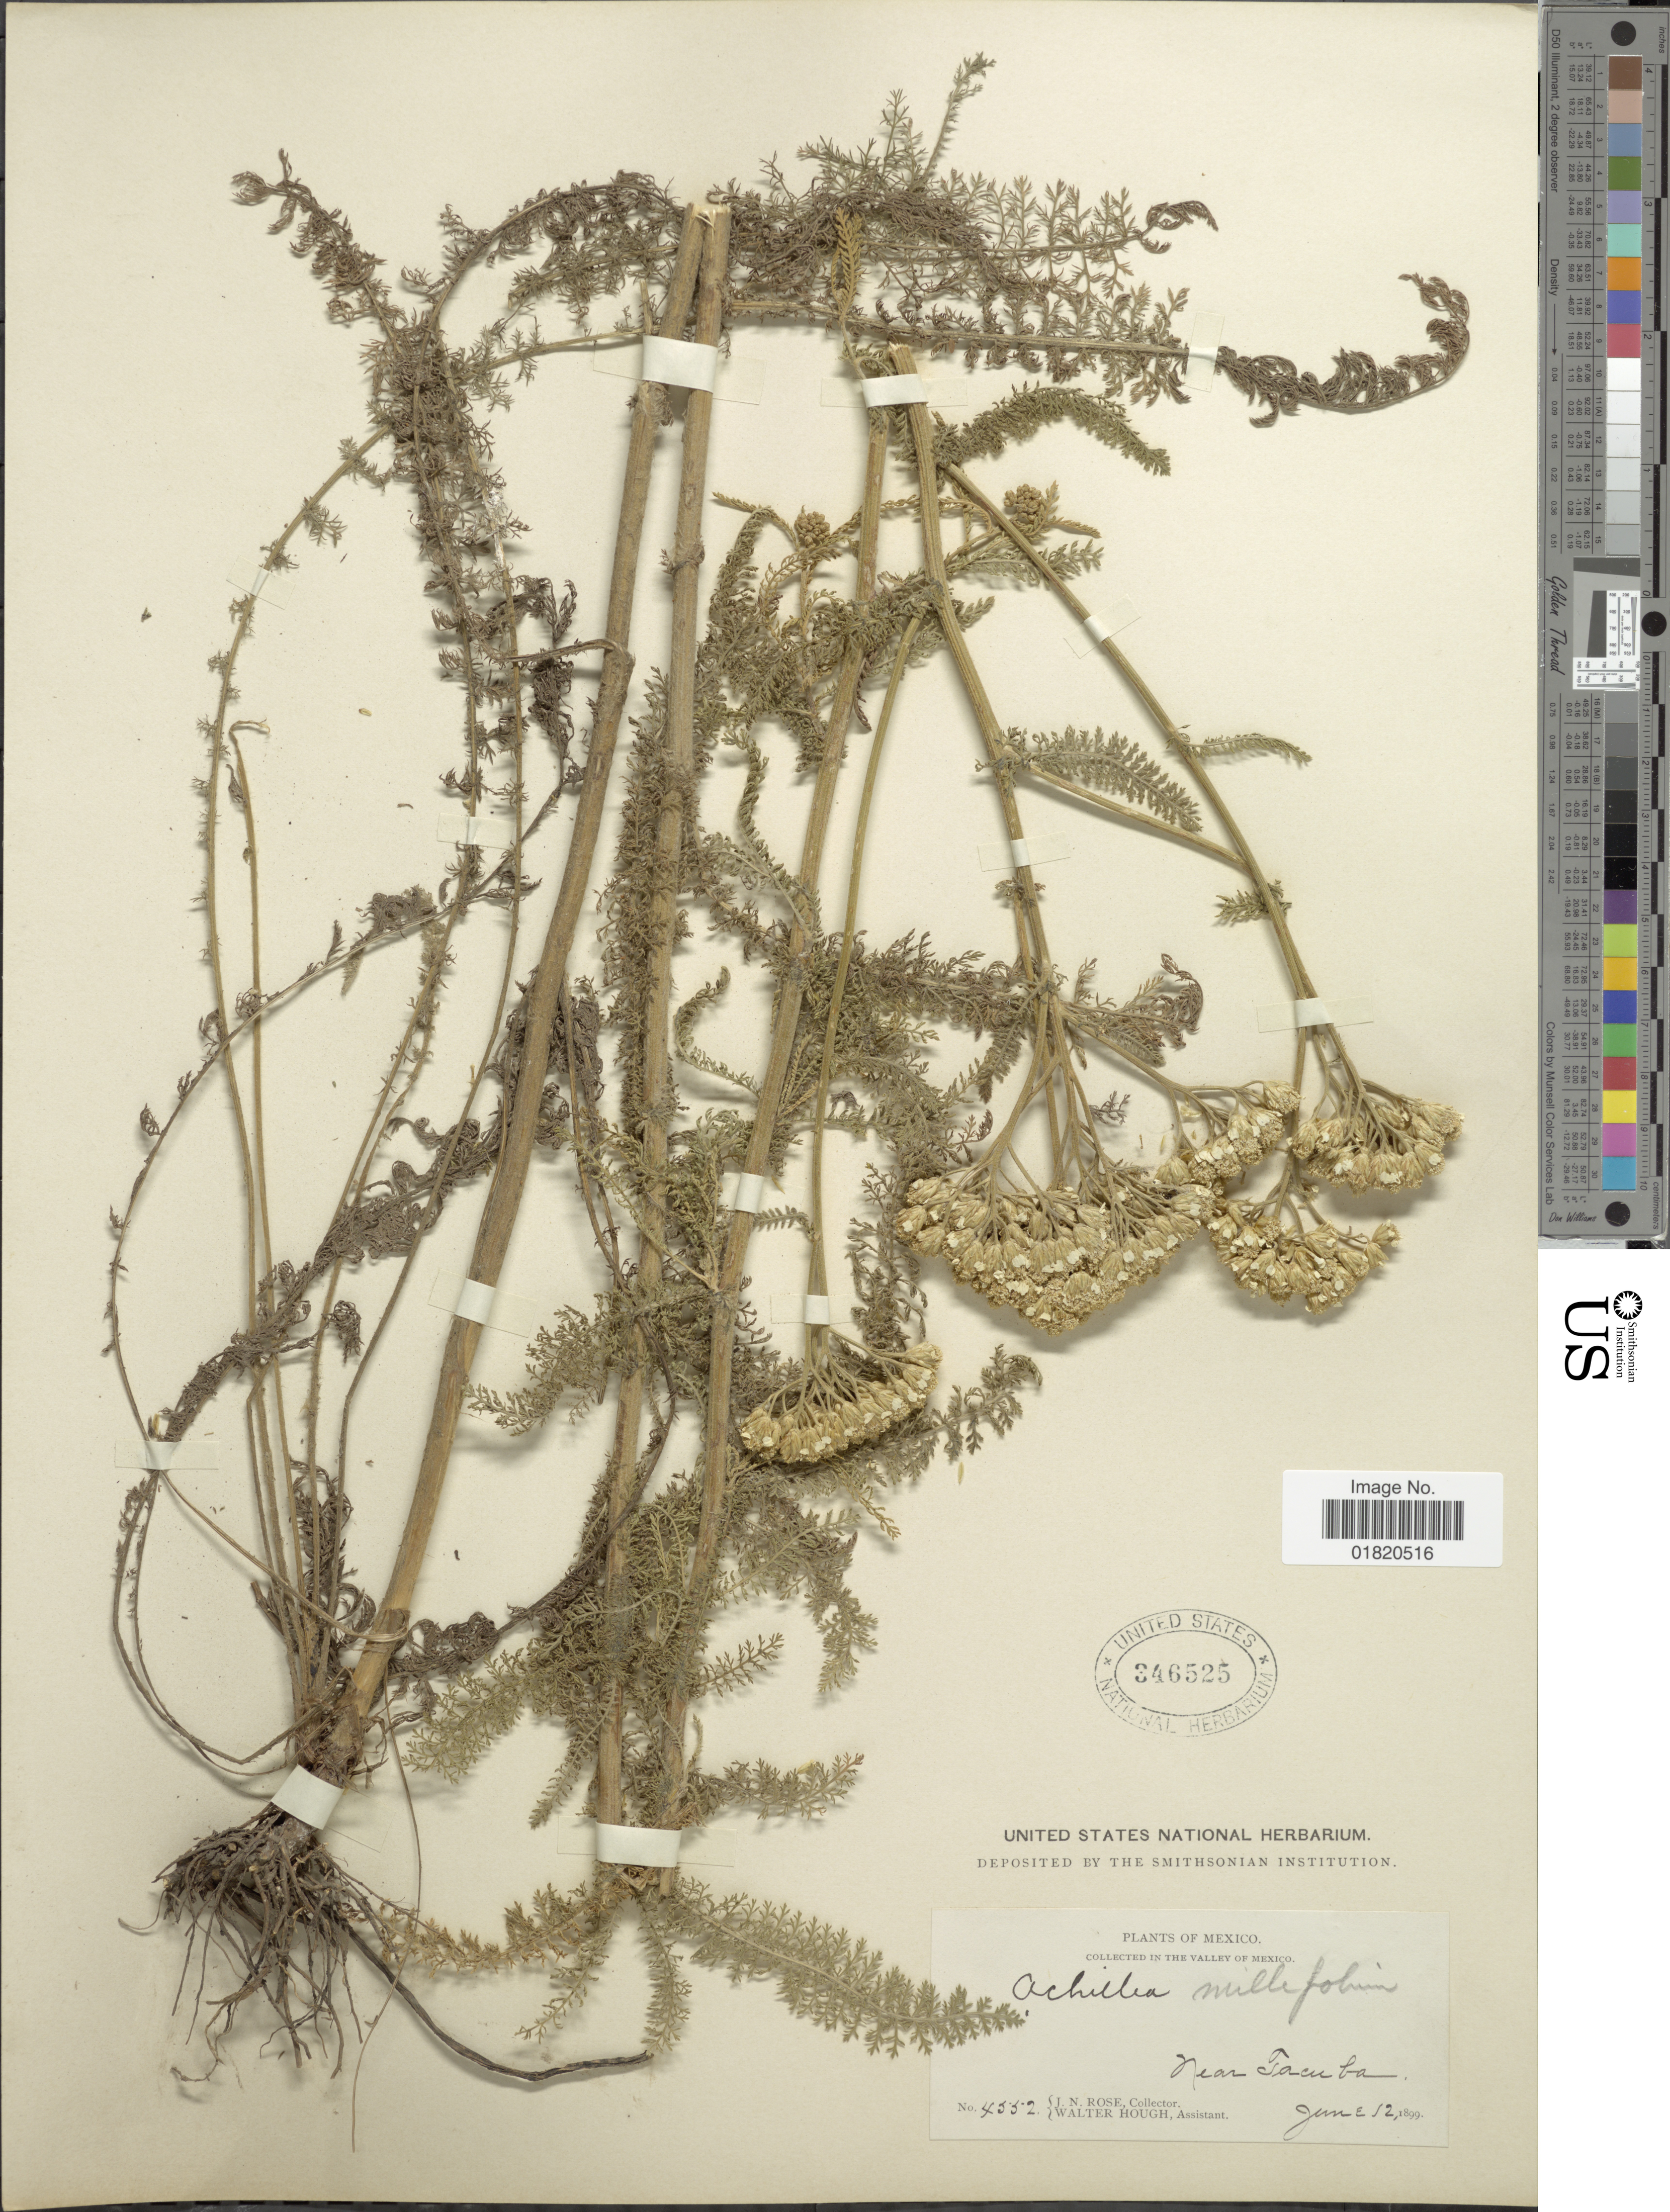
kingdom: Plantae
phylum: Tracheophyta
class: Magnoliopsida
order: Asterales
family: Asteraceae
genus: Achillea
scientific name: Achillea lanulosa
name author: Nutt.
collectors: J. N. Rose & W. Hough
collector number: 4552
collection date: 1899-06-12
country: Mexico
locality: Valley of Mexico. Near Tacuba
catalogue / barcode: US 346525